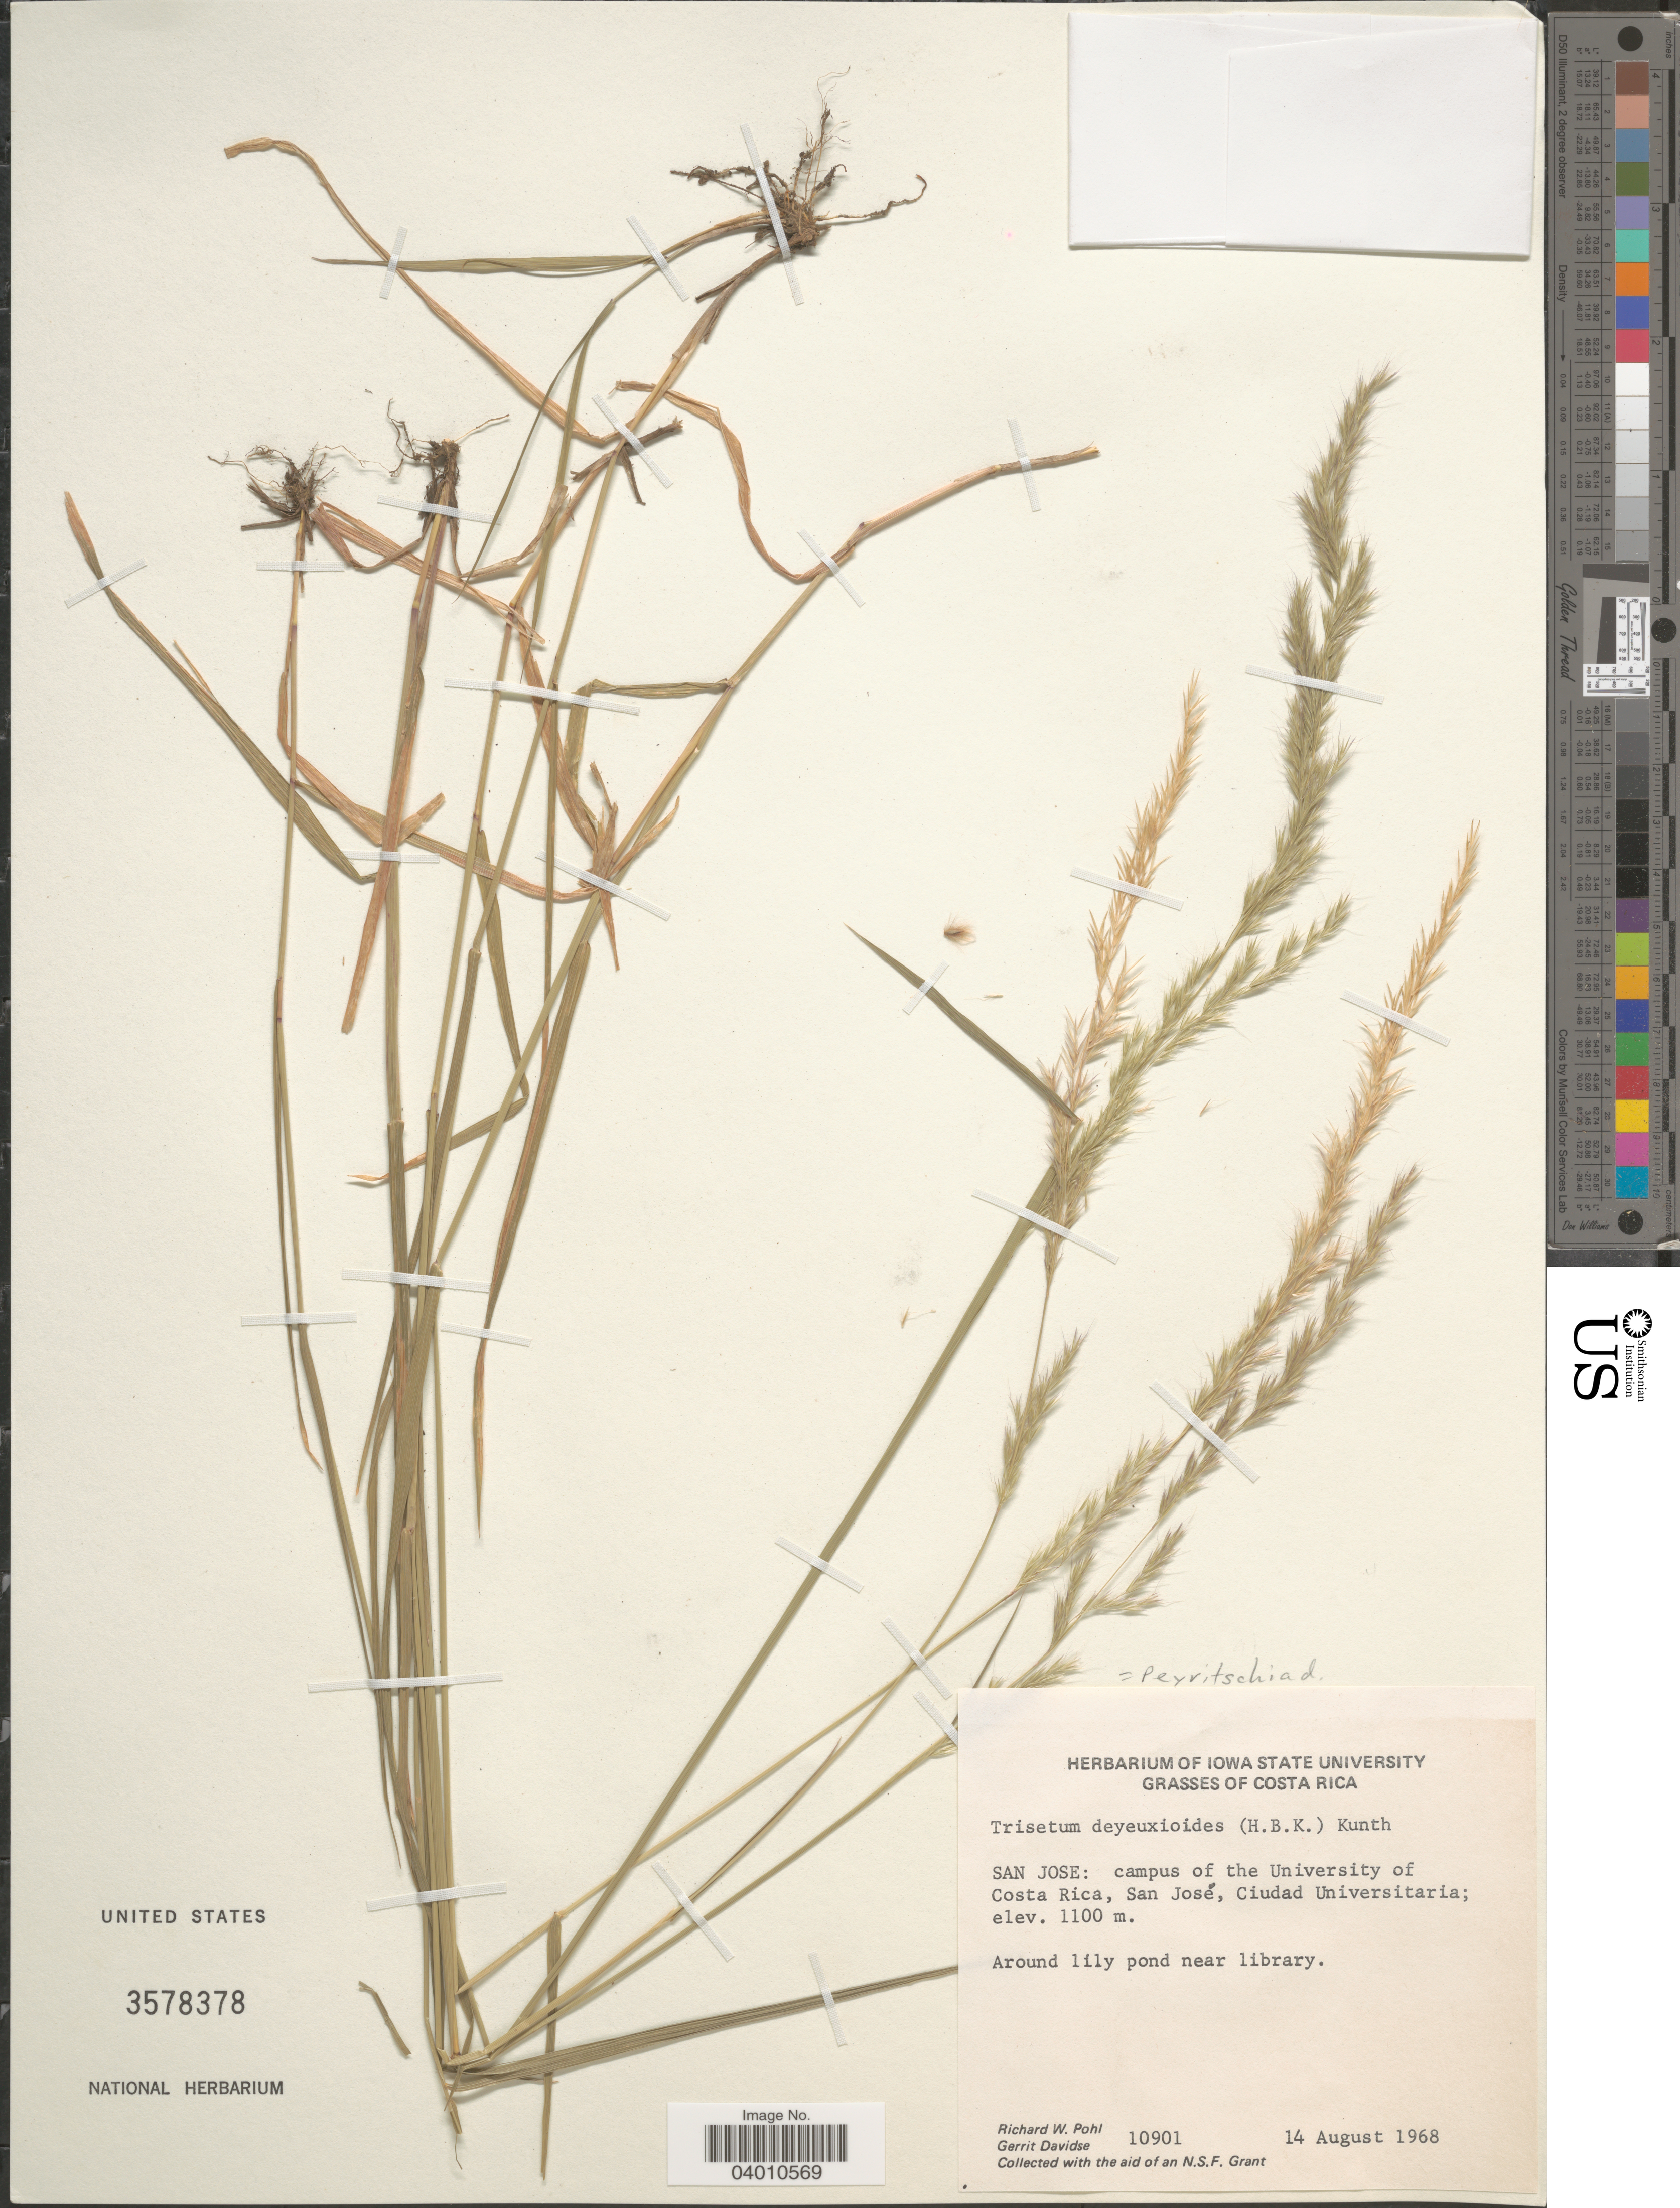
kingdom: Plantae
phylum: Tracheophyta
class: Liliopsida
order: Poales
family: Poaceae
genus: Peyritschia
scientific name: Peyritschia deyeuxioides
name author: (Kunth) Finot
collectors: R. W. Pohl & G. Davidse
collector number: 10901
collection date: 1968-08-14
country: Costa Rica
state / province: San José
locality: Campus of the University of Costa Rica, San José, Ciudad Universitaria.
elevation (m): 1100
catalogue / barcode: US 3578378